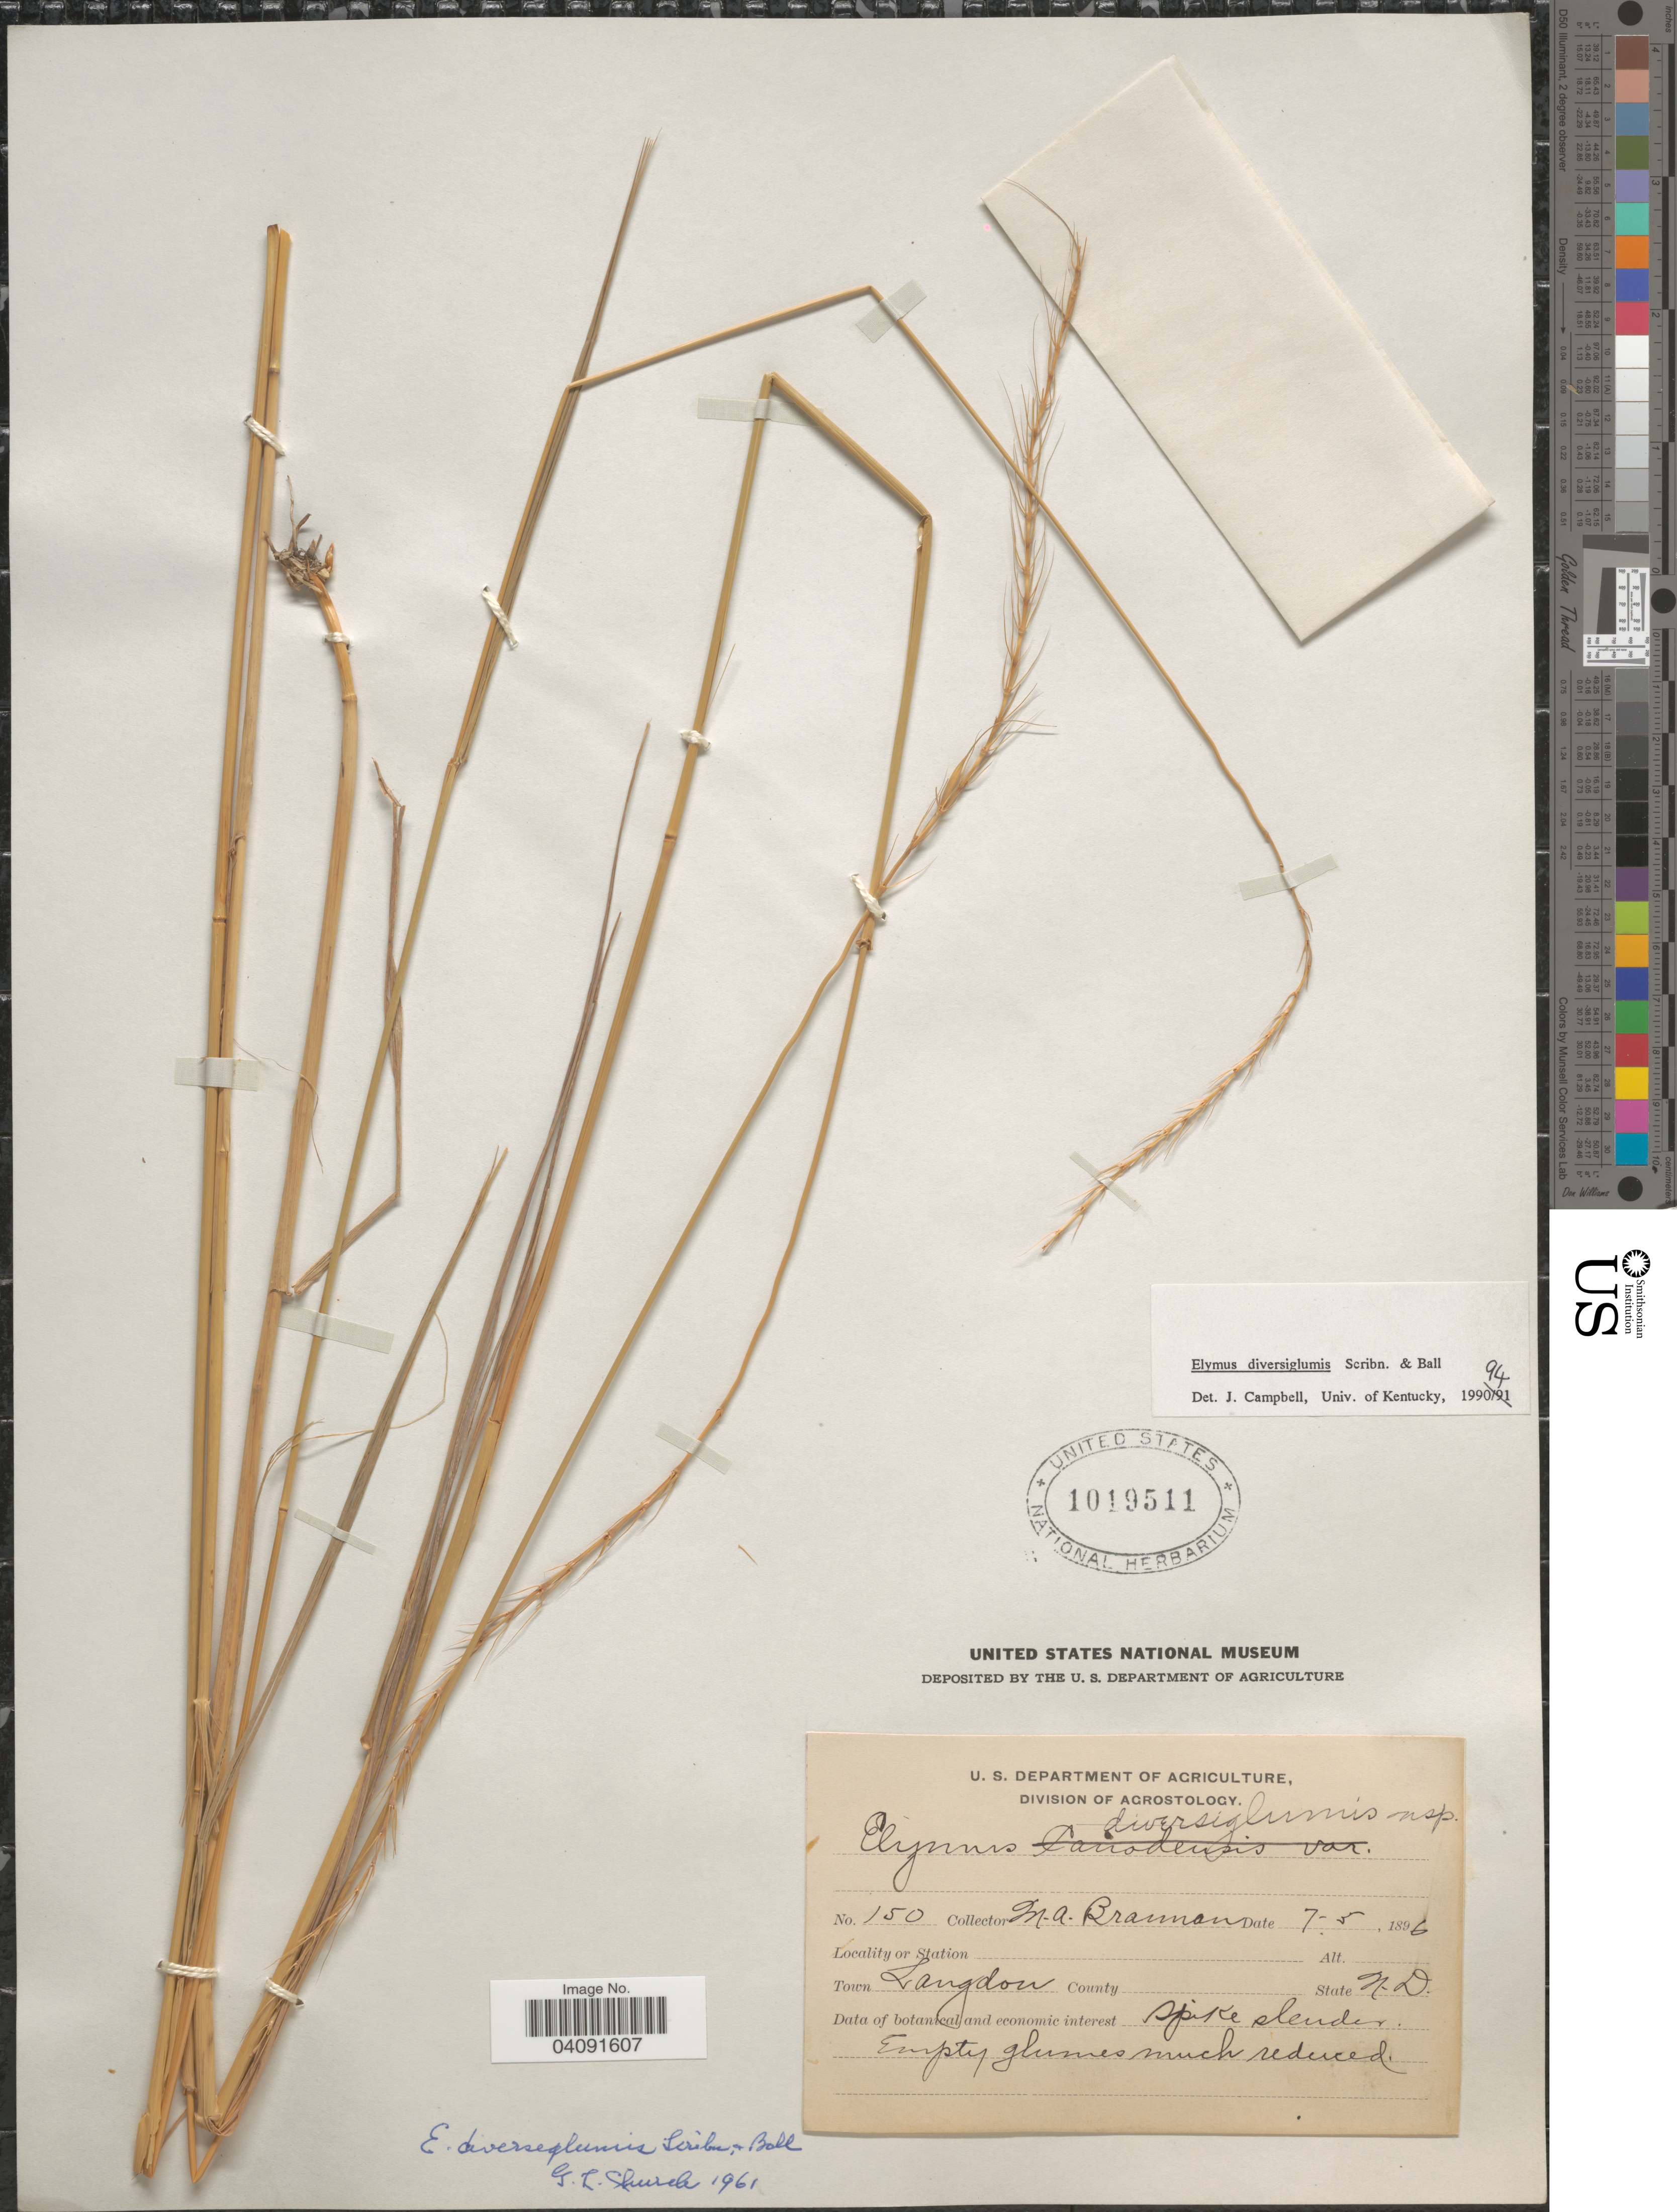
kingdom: Plantae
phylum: Tracheophyta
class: Liliopsida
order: Poales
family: Poaceae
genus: Elymus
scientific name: Elymus diversiglumis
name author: Scribn. & C.R. Ball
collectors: M. Brannon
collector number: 150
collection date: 1896-07-05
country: United States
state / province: North Dakota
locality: Town Langdon.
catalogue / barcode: US 1019511